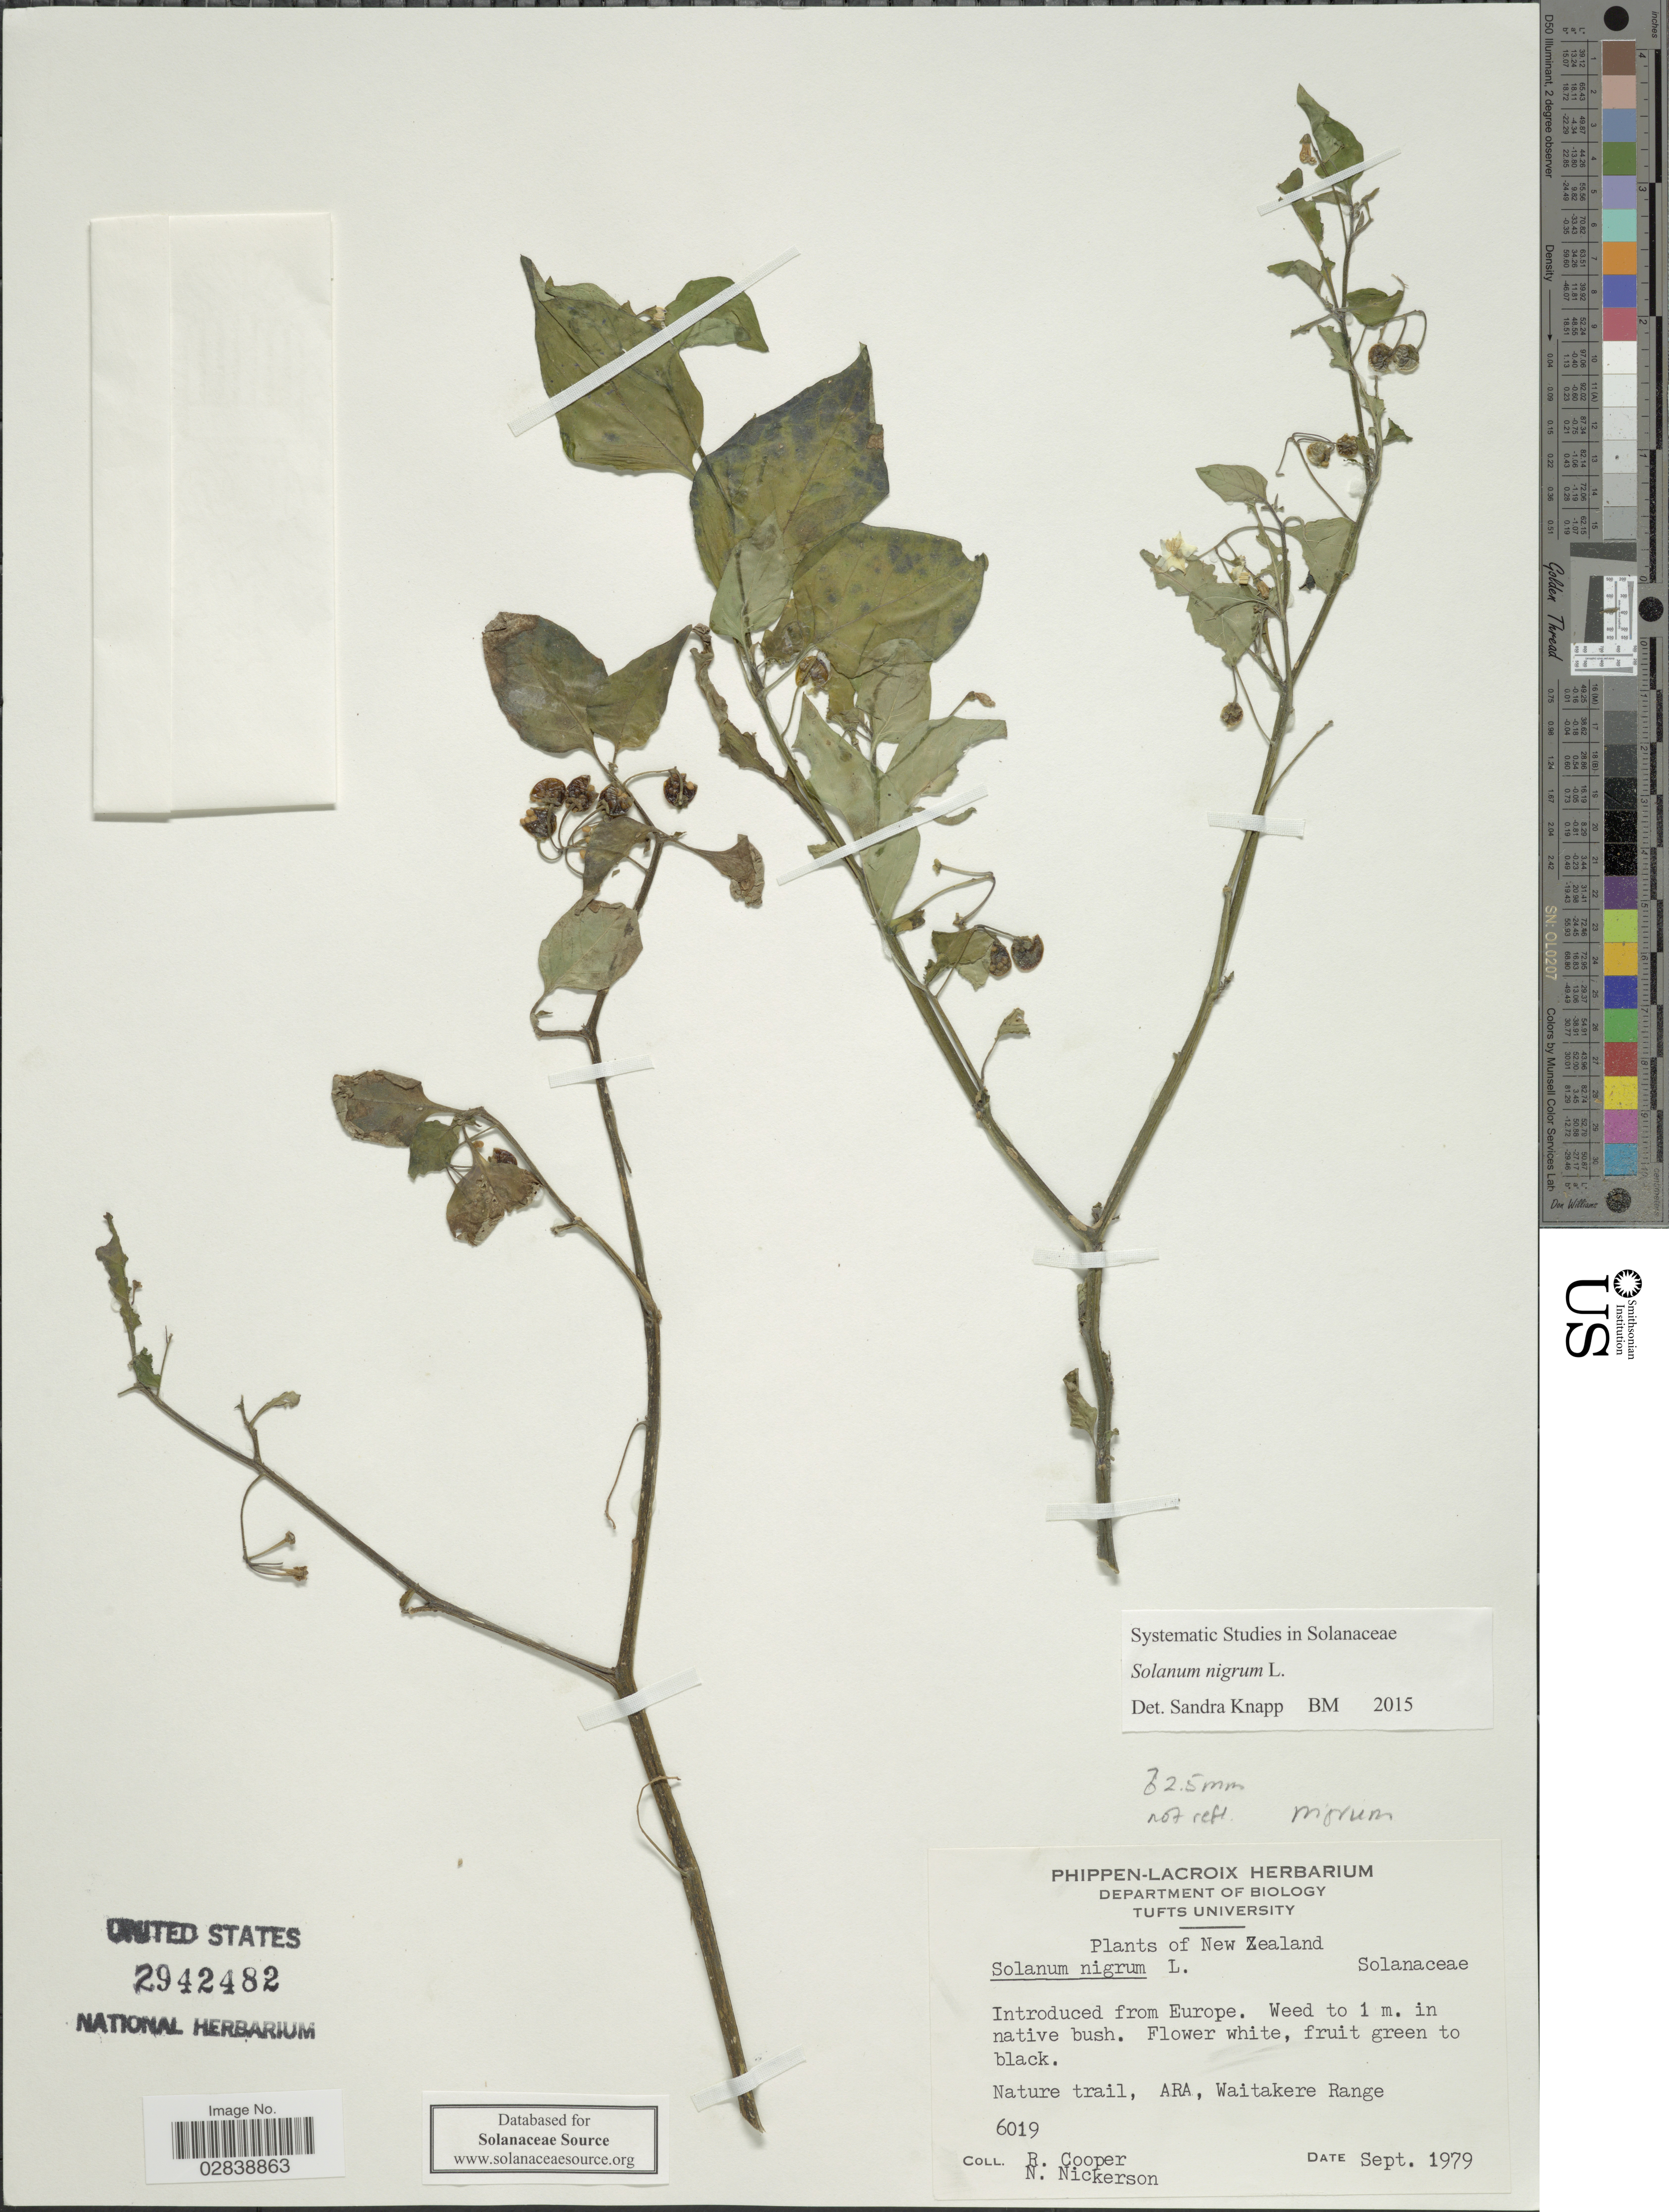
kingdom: Plantae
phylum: Tracheophyta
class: Magnoliopsida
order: Solanales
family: Solanaceae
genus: Solanum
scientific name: Solanum nigrum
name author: L.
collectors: R. Cooper & N. Nickerson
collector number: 6019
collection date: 1979-09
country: New Zealand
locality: Nature trailm ARA, Waitakere Range.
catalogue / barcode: US 2942482